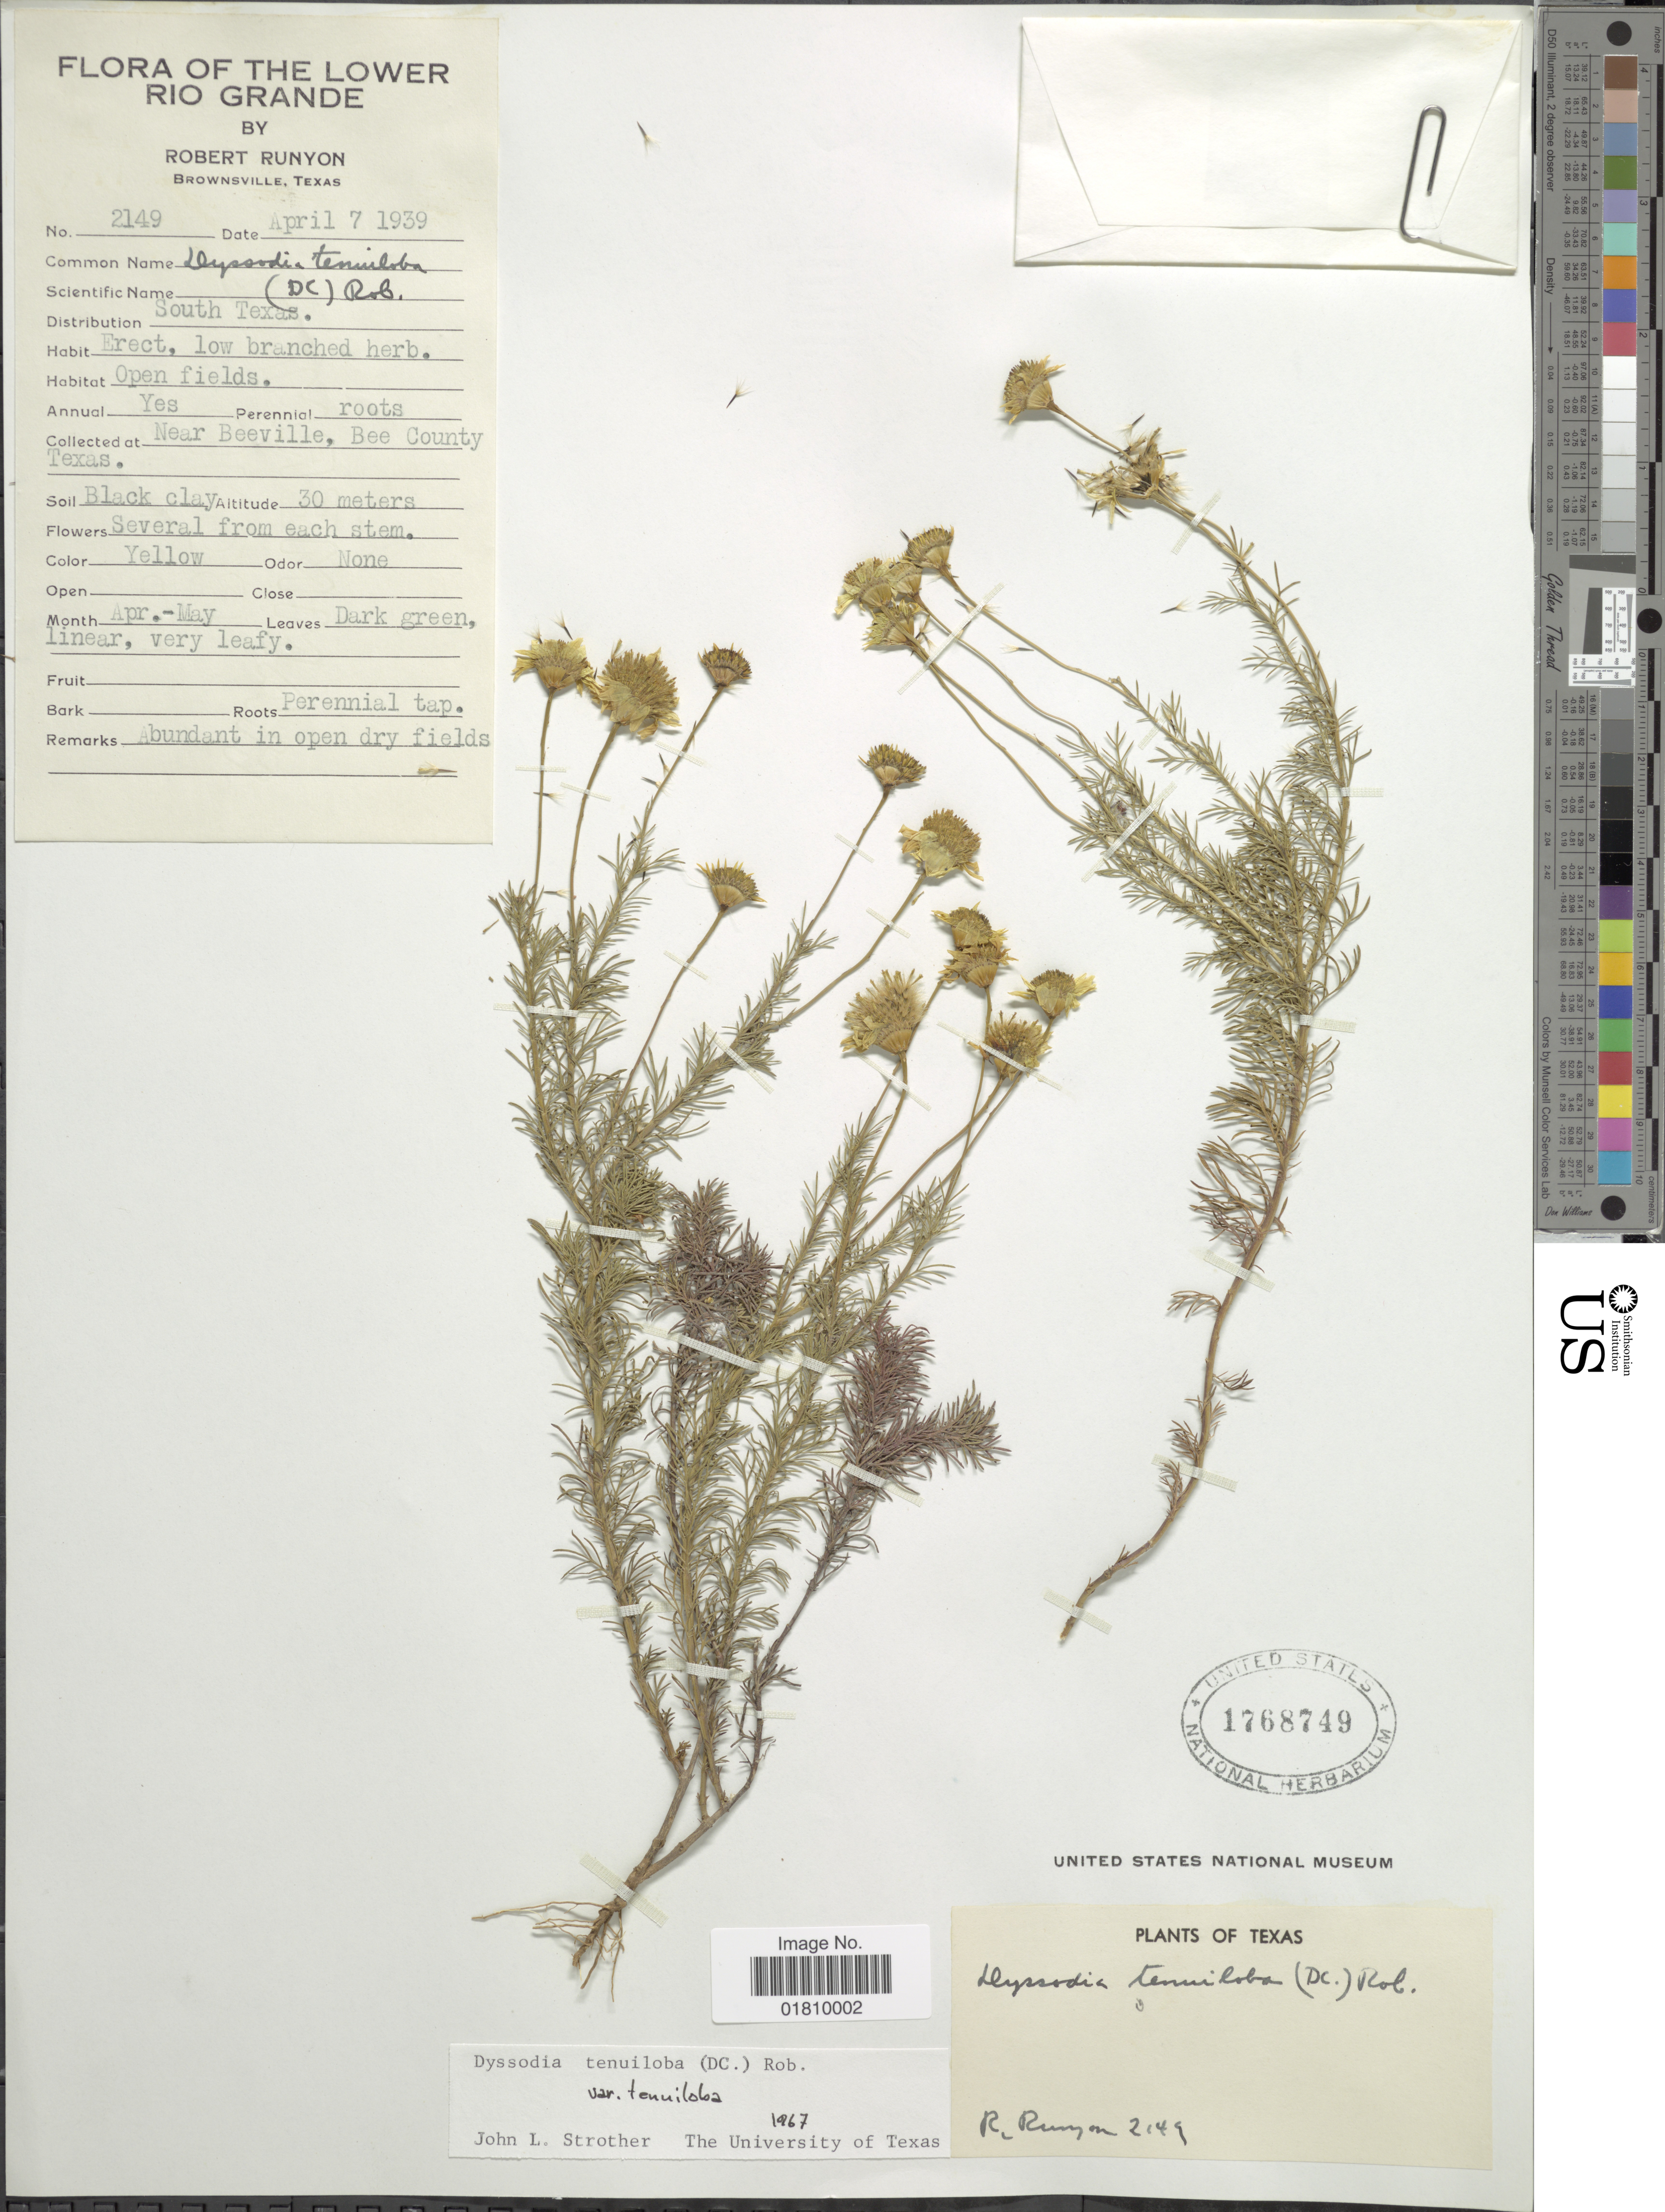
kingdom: Plantae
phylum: Tracheophyta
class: Magnoliopsida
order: Asterales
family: Asteraceae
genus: Thymophylla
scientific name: Thymophylla tenuiloba var. tenuiloba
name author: (DC.) Small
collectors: R. Runyon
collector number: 2149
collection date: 1939-04-07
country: United States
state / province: Texas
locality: Open fields, near Beeville, Bee County, abundant in open dry fields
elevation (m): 30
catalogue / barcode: US 1768749